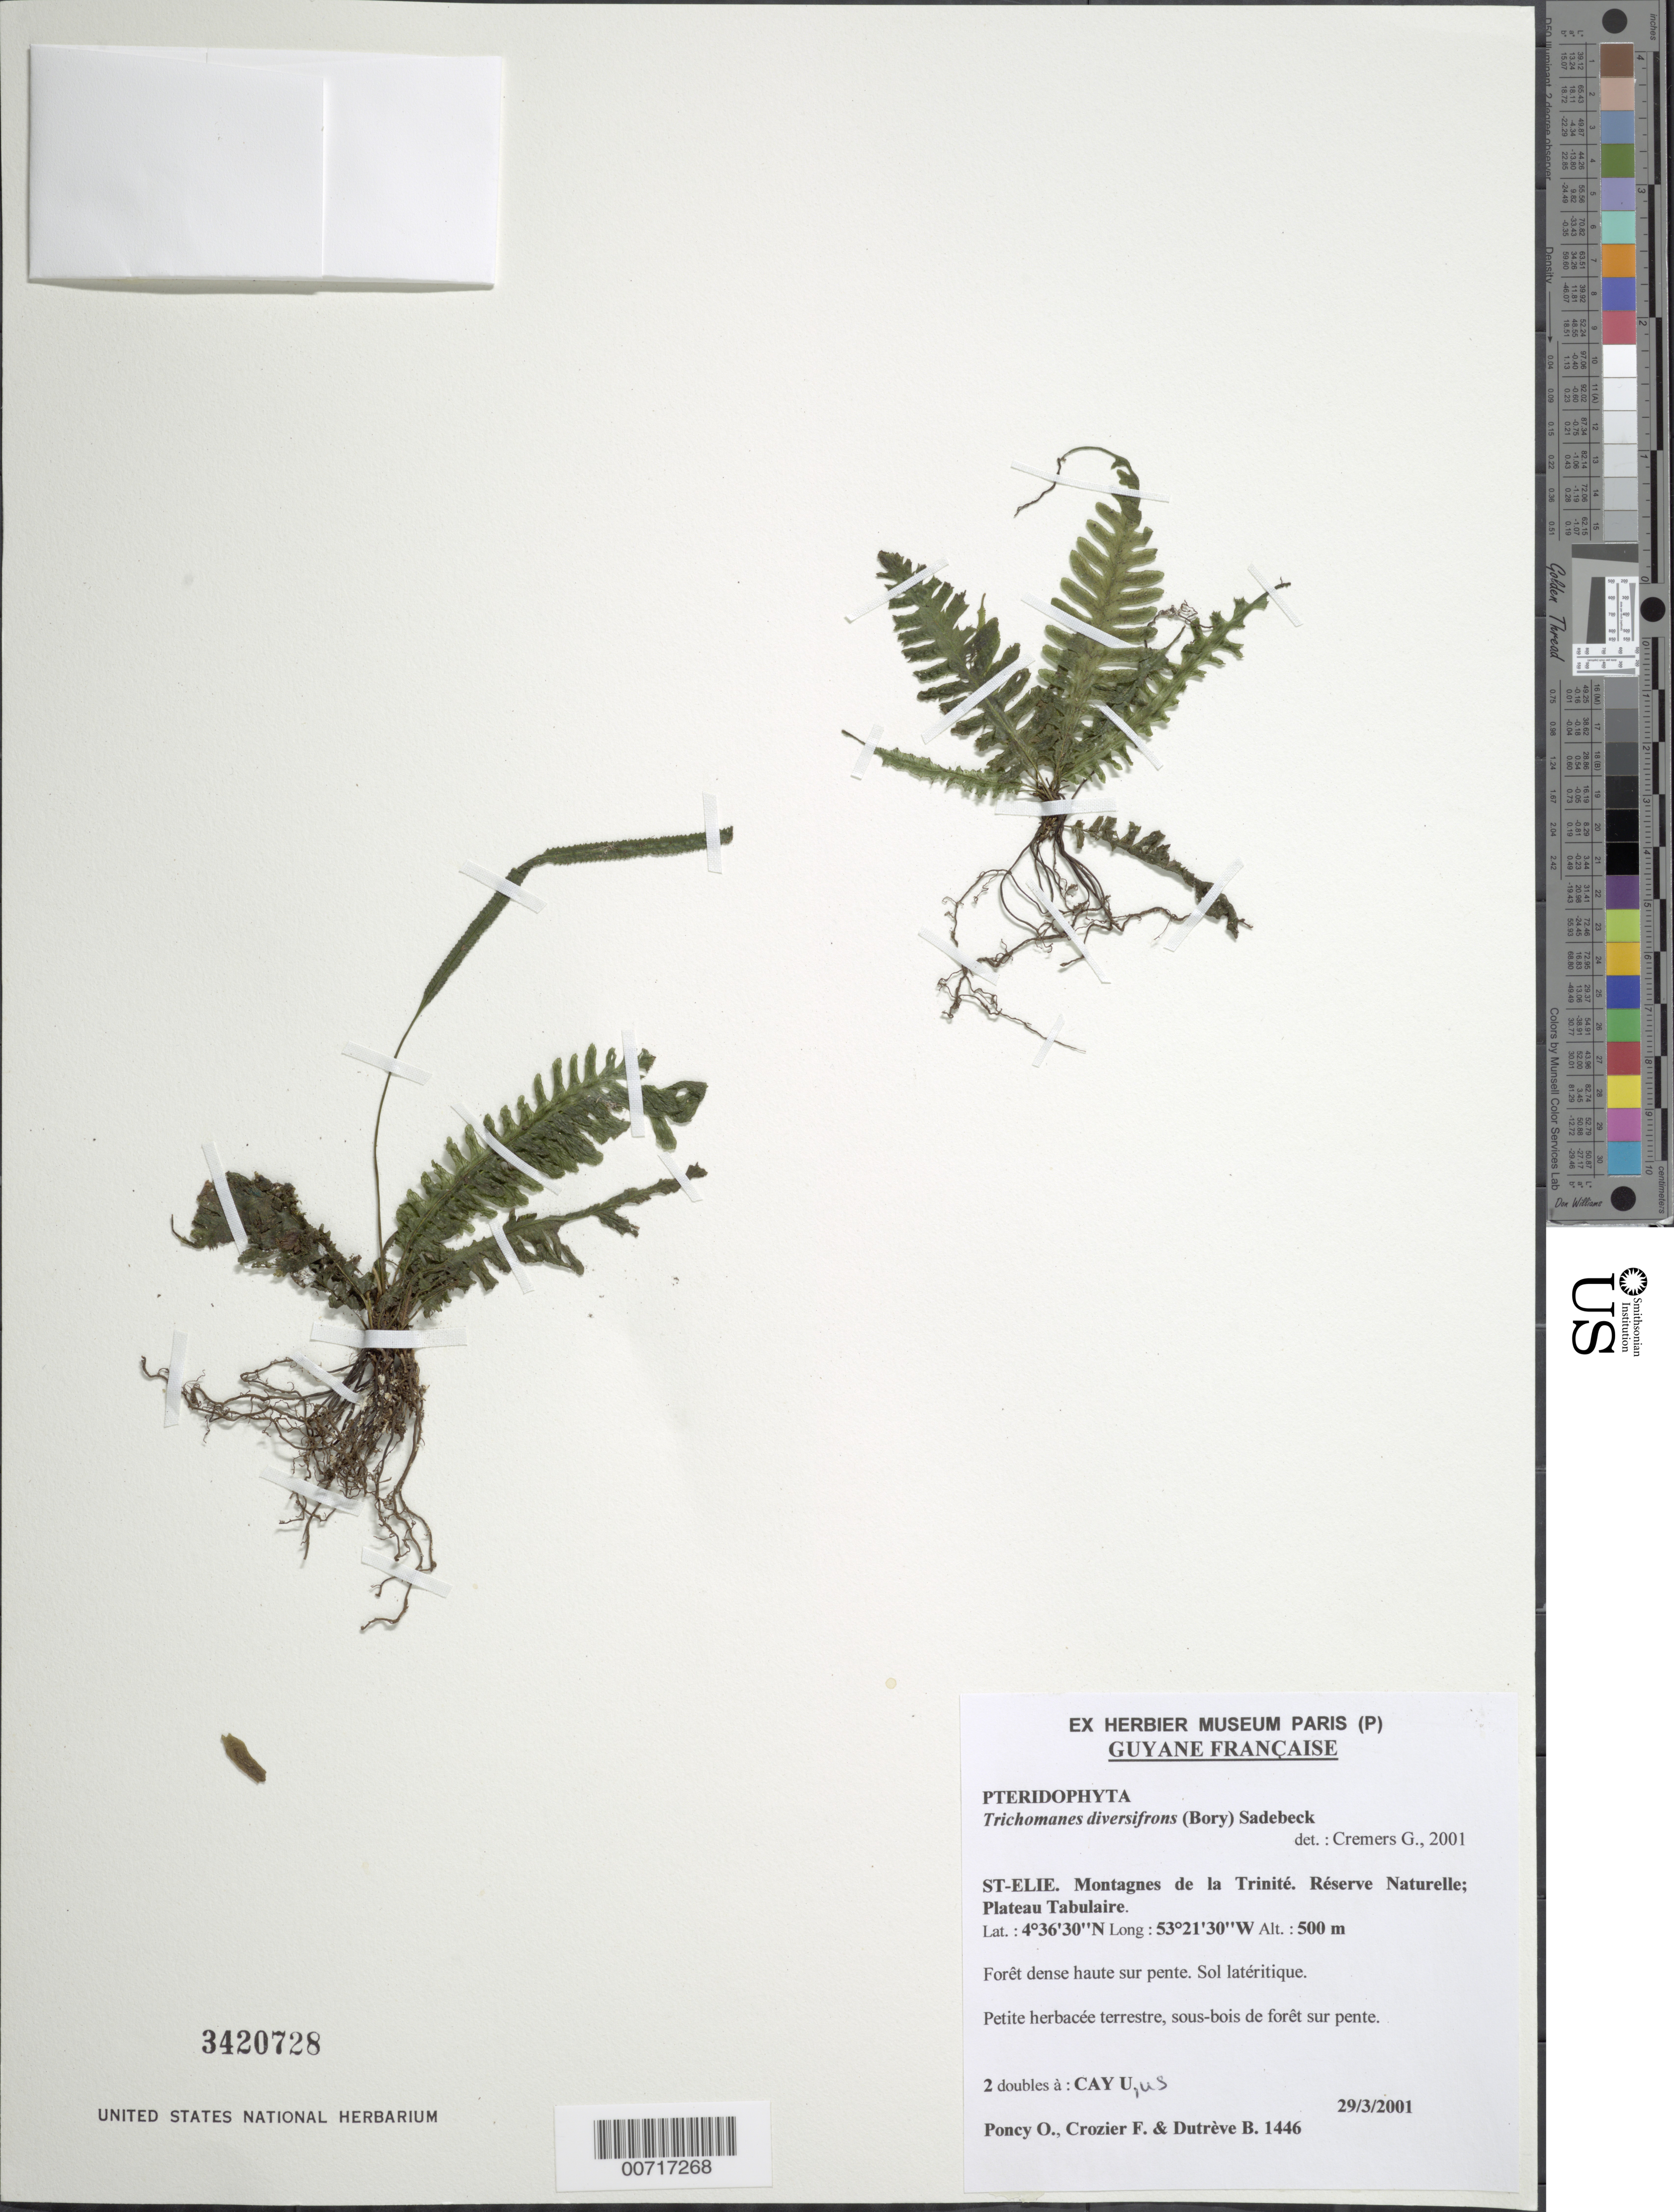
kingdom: Plantae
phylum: Tracheophyta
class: Polypodiopsida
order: Hymenophyllales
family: Hymenophyllaceae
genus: Trichomanes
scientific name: Trichomanes diversifrons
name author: (Bory) Mett. ex Sadeb.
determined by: Cremers, Georges A.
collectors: O. Poncy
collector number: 1446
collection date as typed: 29-Mar-01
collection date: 2001-03-29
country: French Guiana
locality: St. Élie, Montagens de la Trinité, Réserve Naturelle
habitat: Dense high forest dense, on slope; lateritique soil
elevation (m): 500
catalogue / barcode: US 3420728